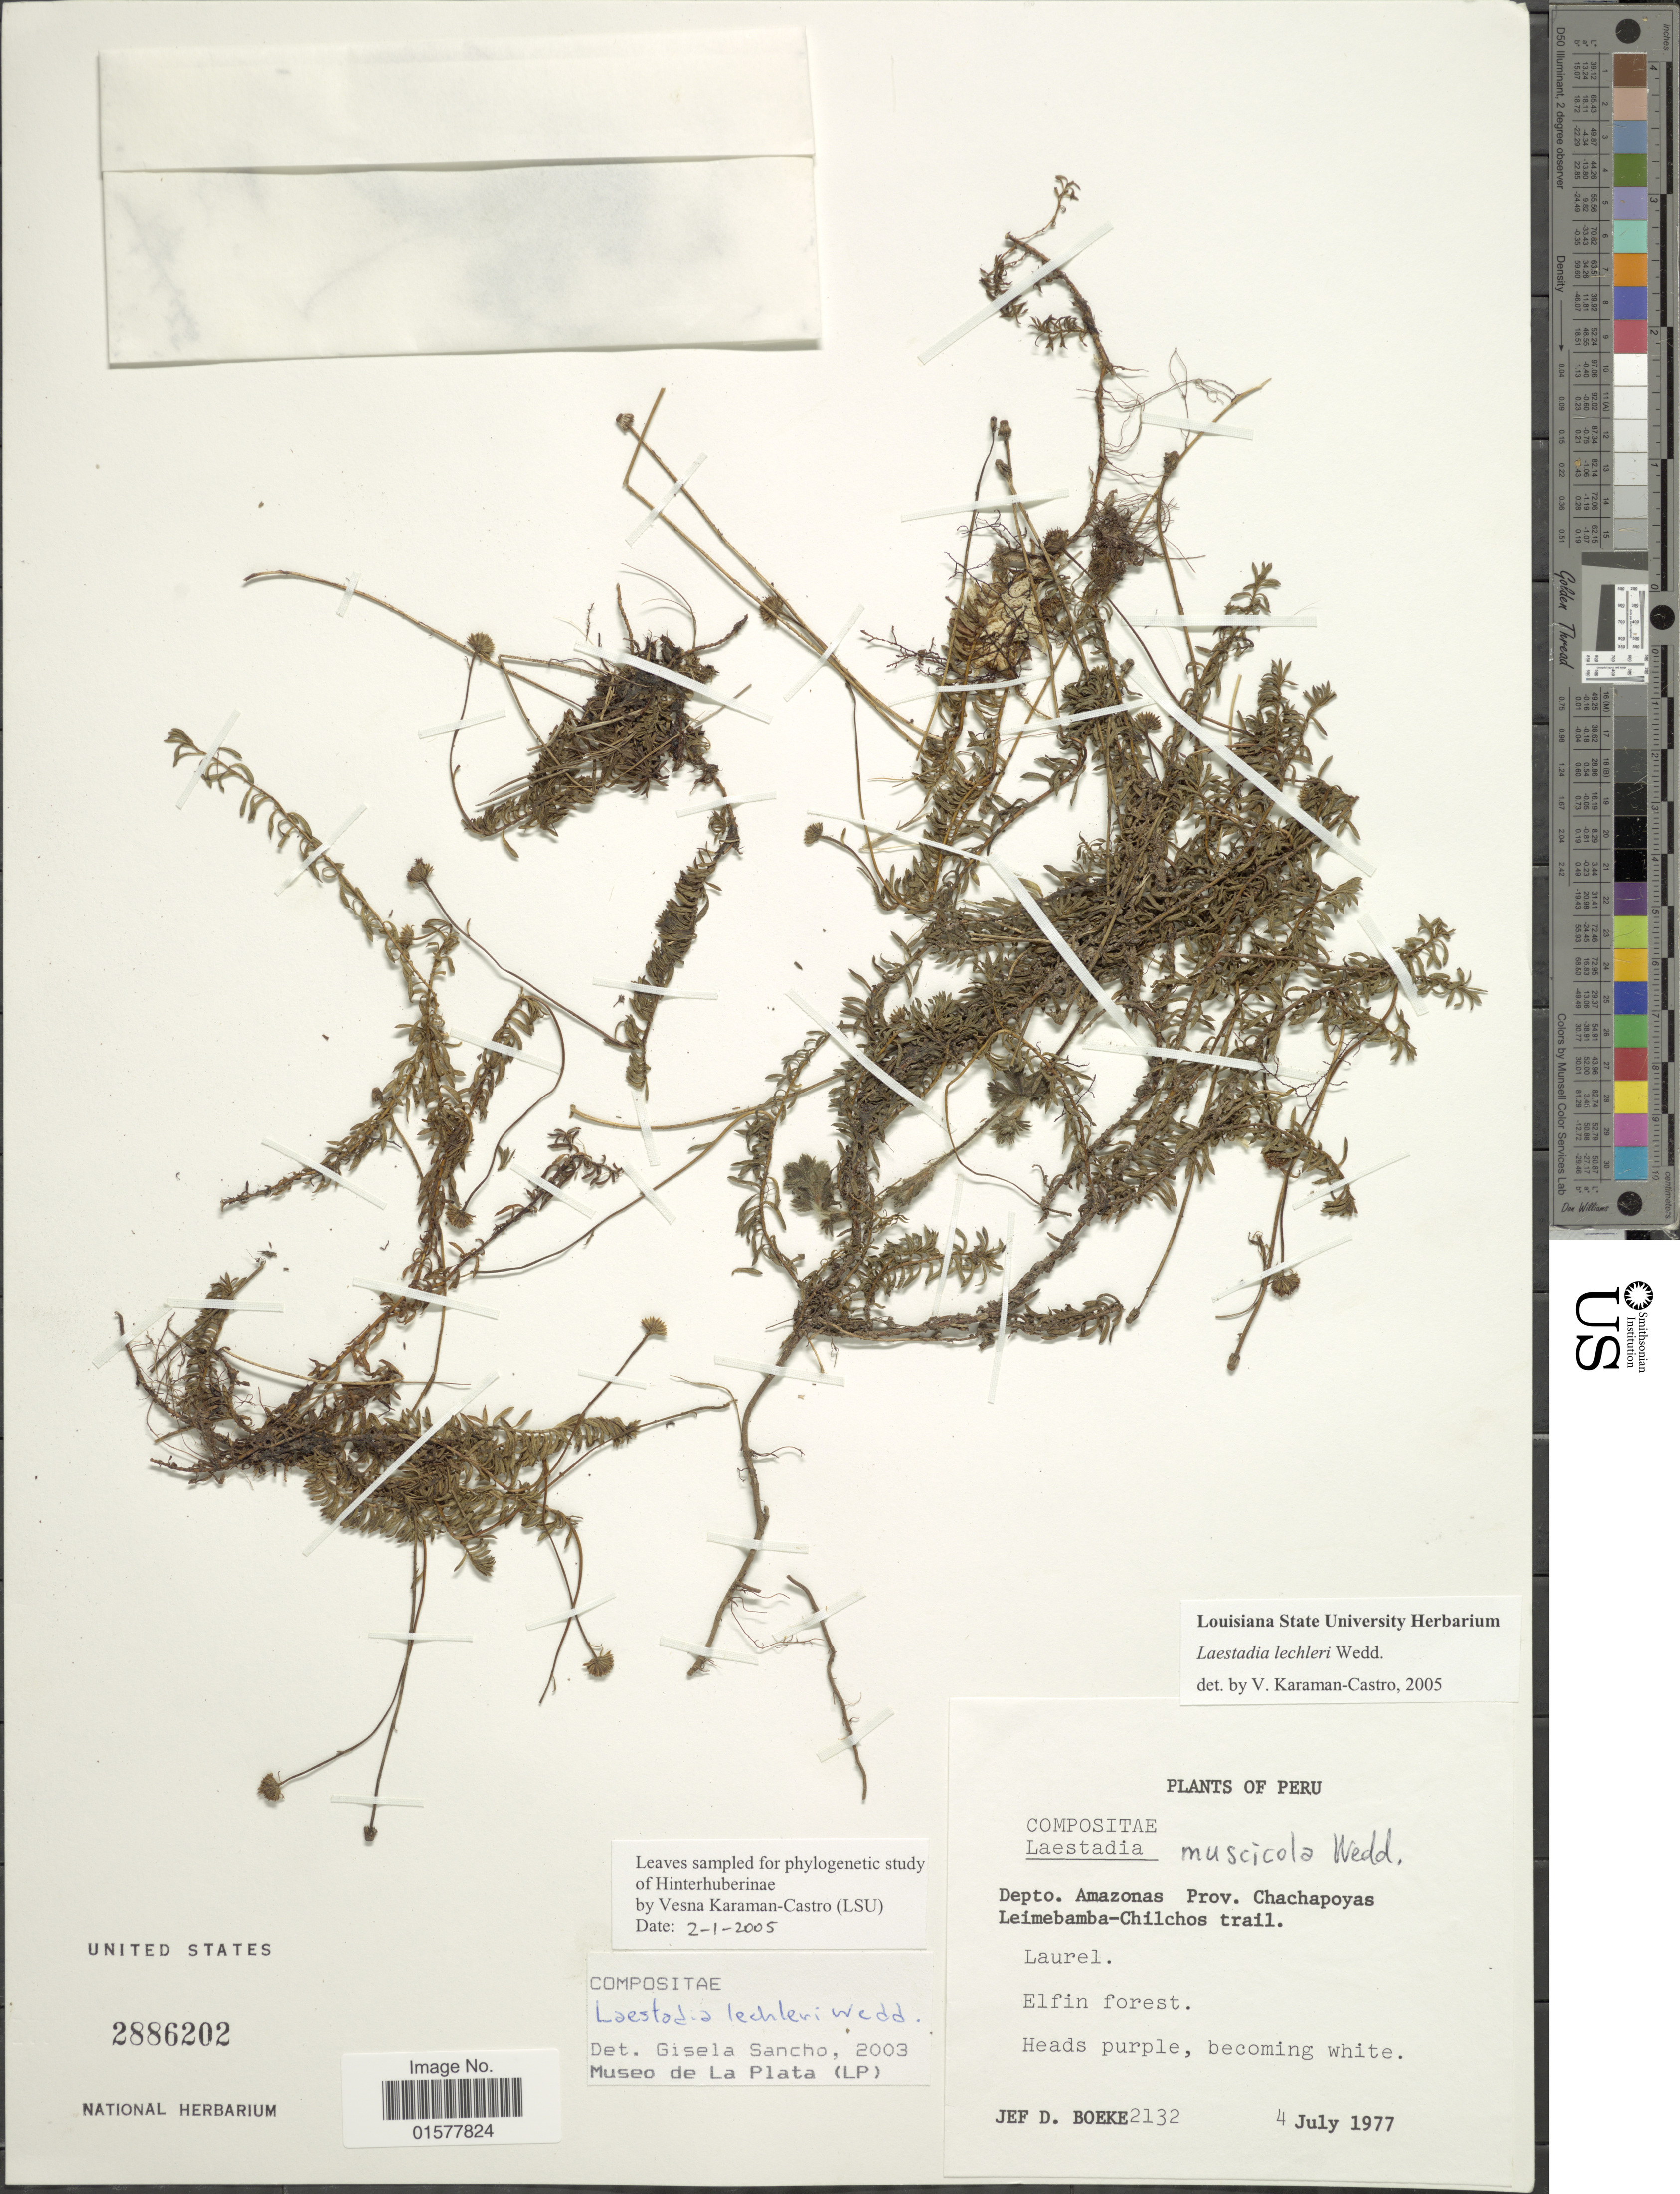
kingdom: Plantae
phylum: Tracheophyta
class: Magnoliopsida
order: Asterales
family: Asteraceae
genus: Laestadia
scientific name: Laestadia lechleria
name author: Sch. Bip. ex Wedd.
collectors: J. D. Boeke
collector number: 2132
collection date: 1977-07-04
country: Peru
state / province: Amazonas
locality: Depto. Amazonas, Prov. Chachapoyas, Leimebamba-Chilchos trail, Laurel, Elfin forest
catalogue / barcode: US 2886202